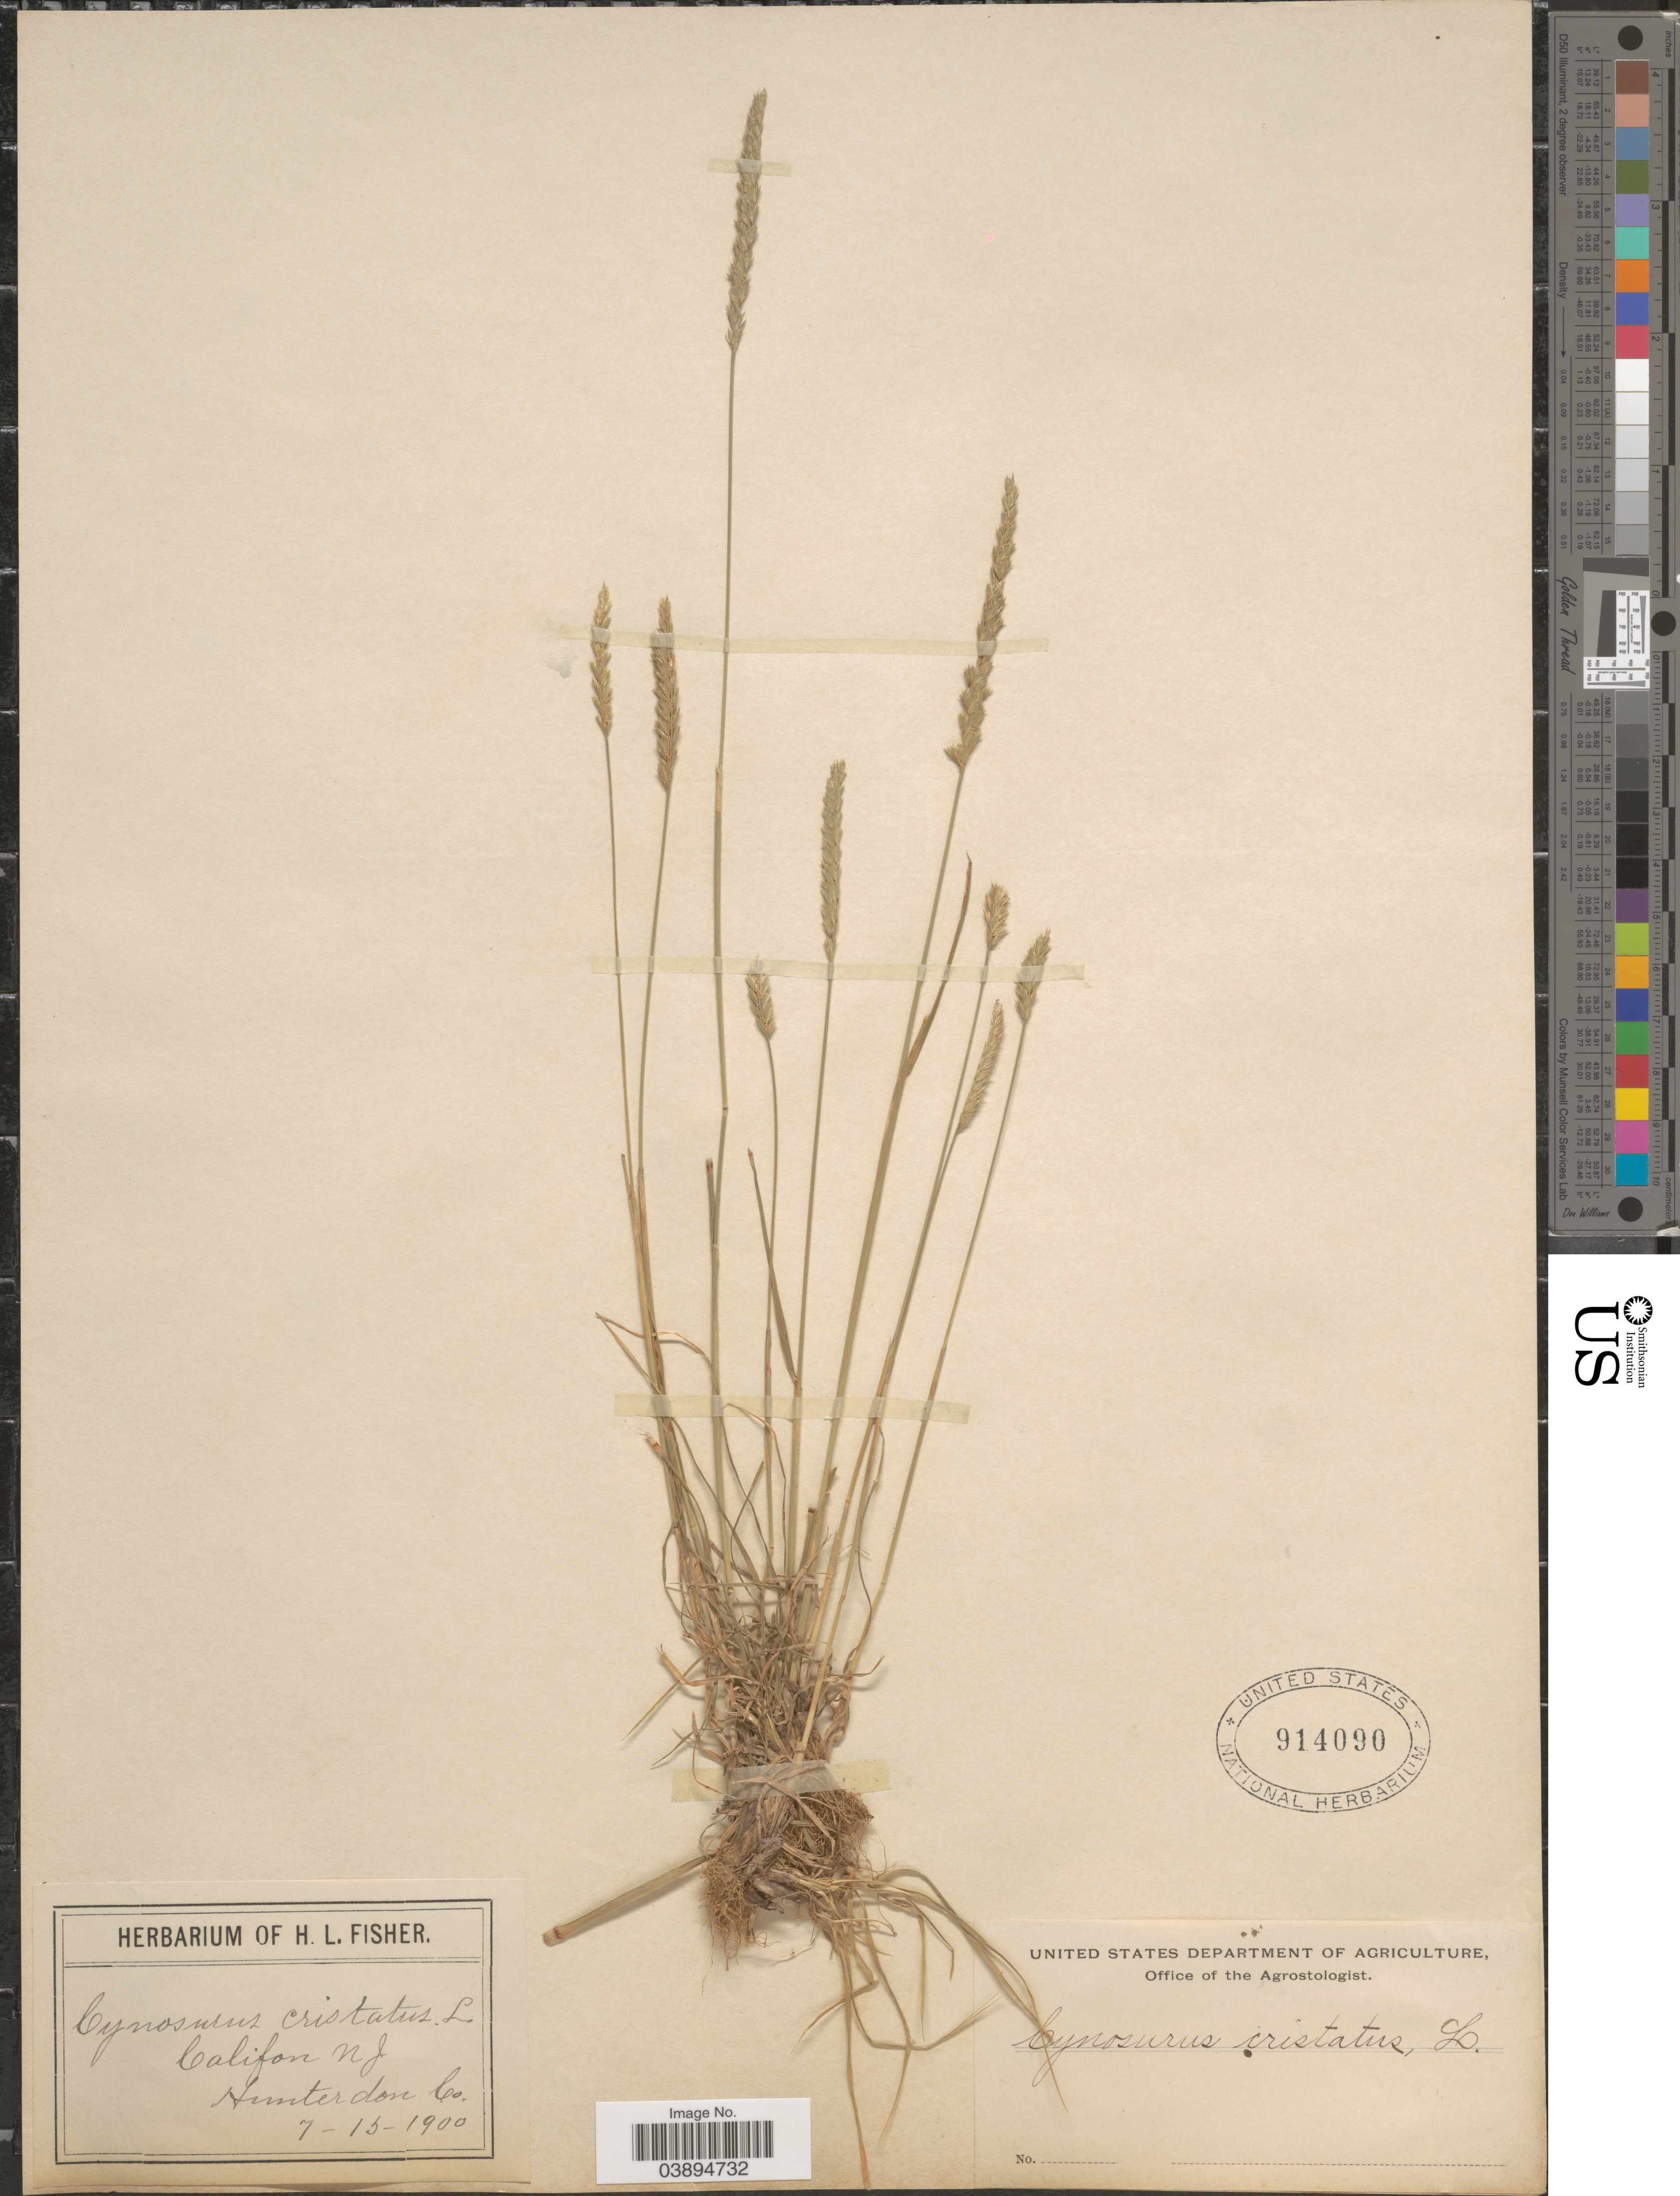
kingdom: Plantae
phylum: Tracheophyta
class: Liliopsida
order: Poales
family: Poaceae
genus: Cynosurus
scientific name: Cynosurus cristatus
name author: L.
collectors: ex herb. of H. L. Fisher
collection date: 1900-07-15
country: United States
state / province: New Jersey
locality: Califon. Hunterdon Co.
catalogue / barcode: US 914090